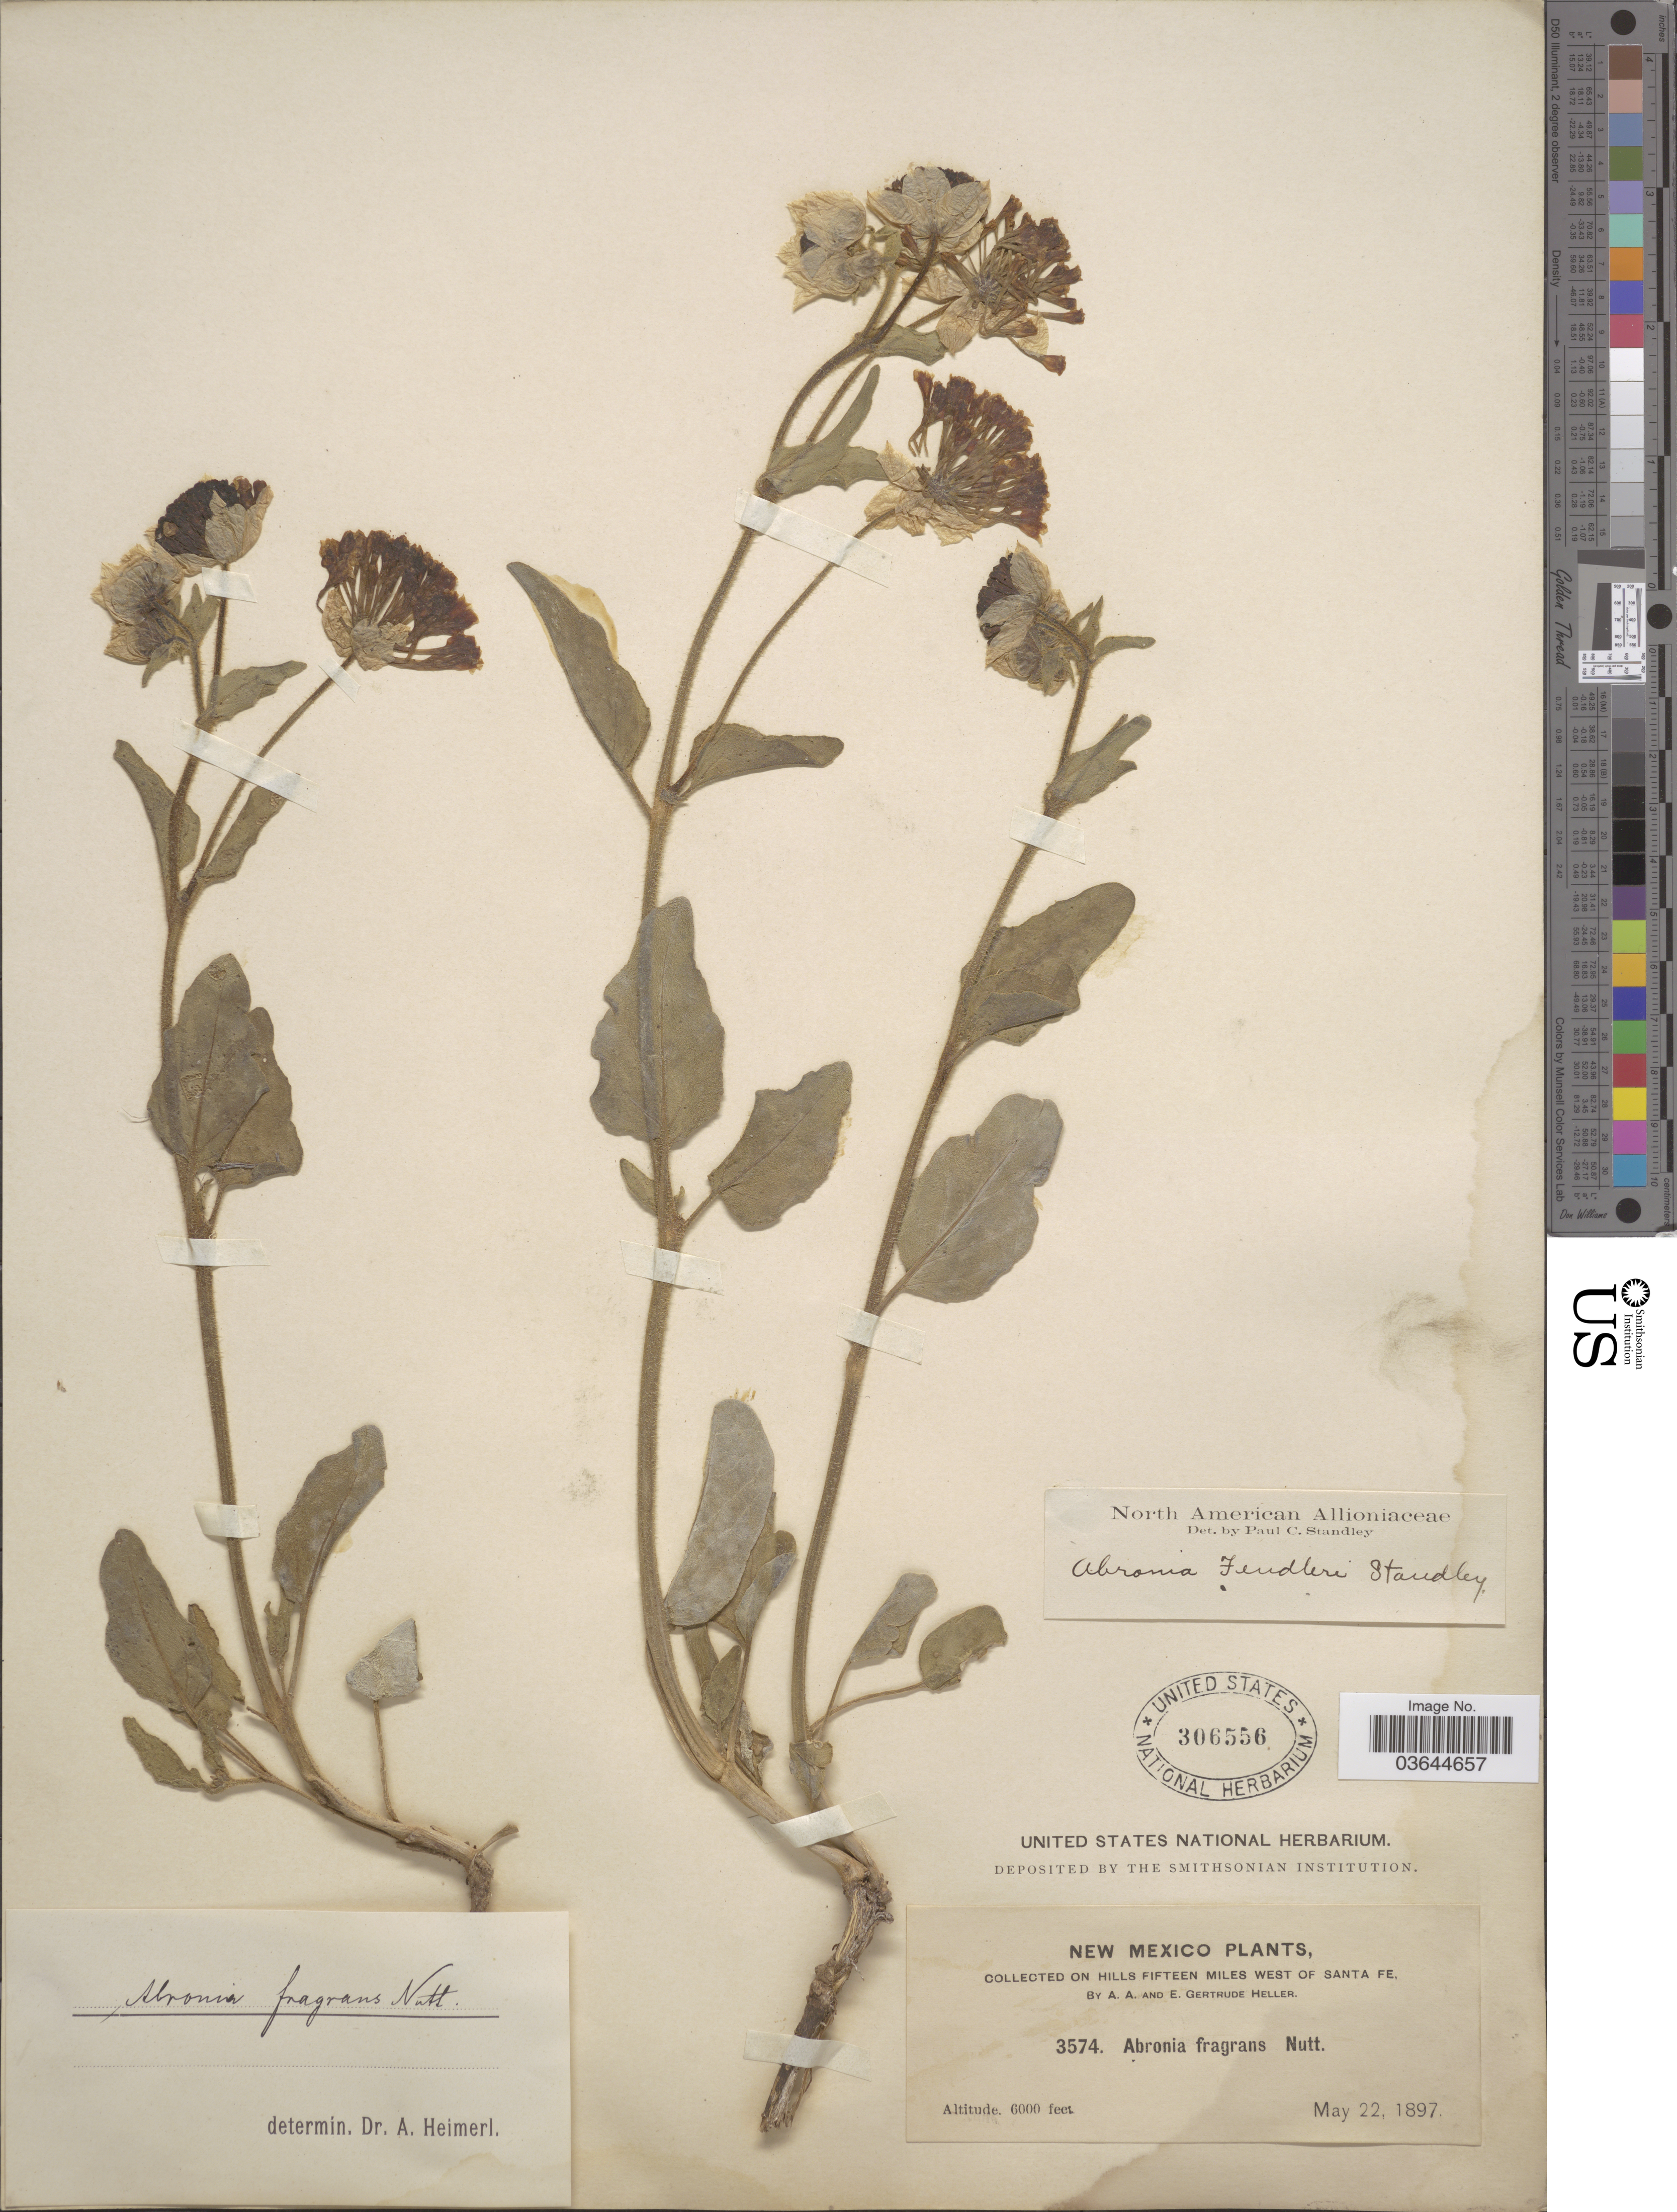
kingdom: Plantae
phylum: Tracheophyta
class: Magnoliopsida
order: Caryophyllales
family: Nyctaginaceae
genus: Abronia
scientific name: Abronia fragrans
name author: Nutt. ex Hook.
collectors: A. A. Heller & E. G. Heller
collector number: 3574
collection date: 1897-05-22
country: United States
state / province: New Mexico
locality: On hills fifteen miles west of Santa Fe.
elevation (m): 1829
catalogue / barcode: US 306556